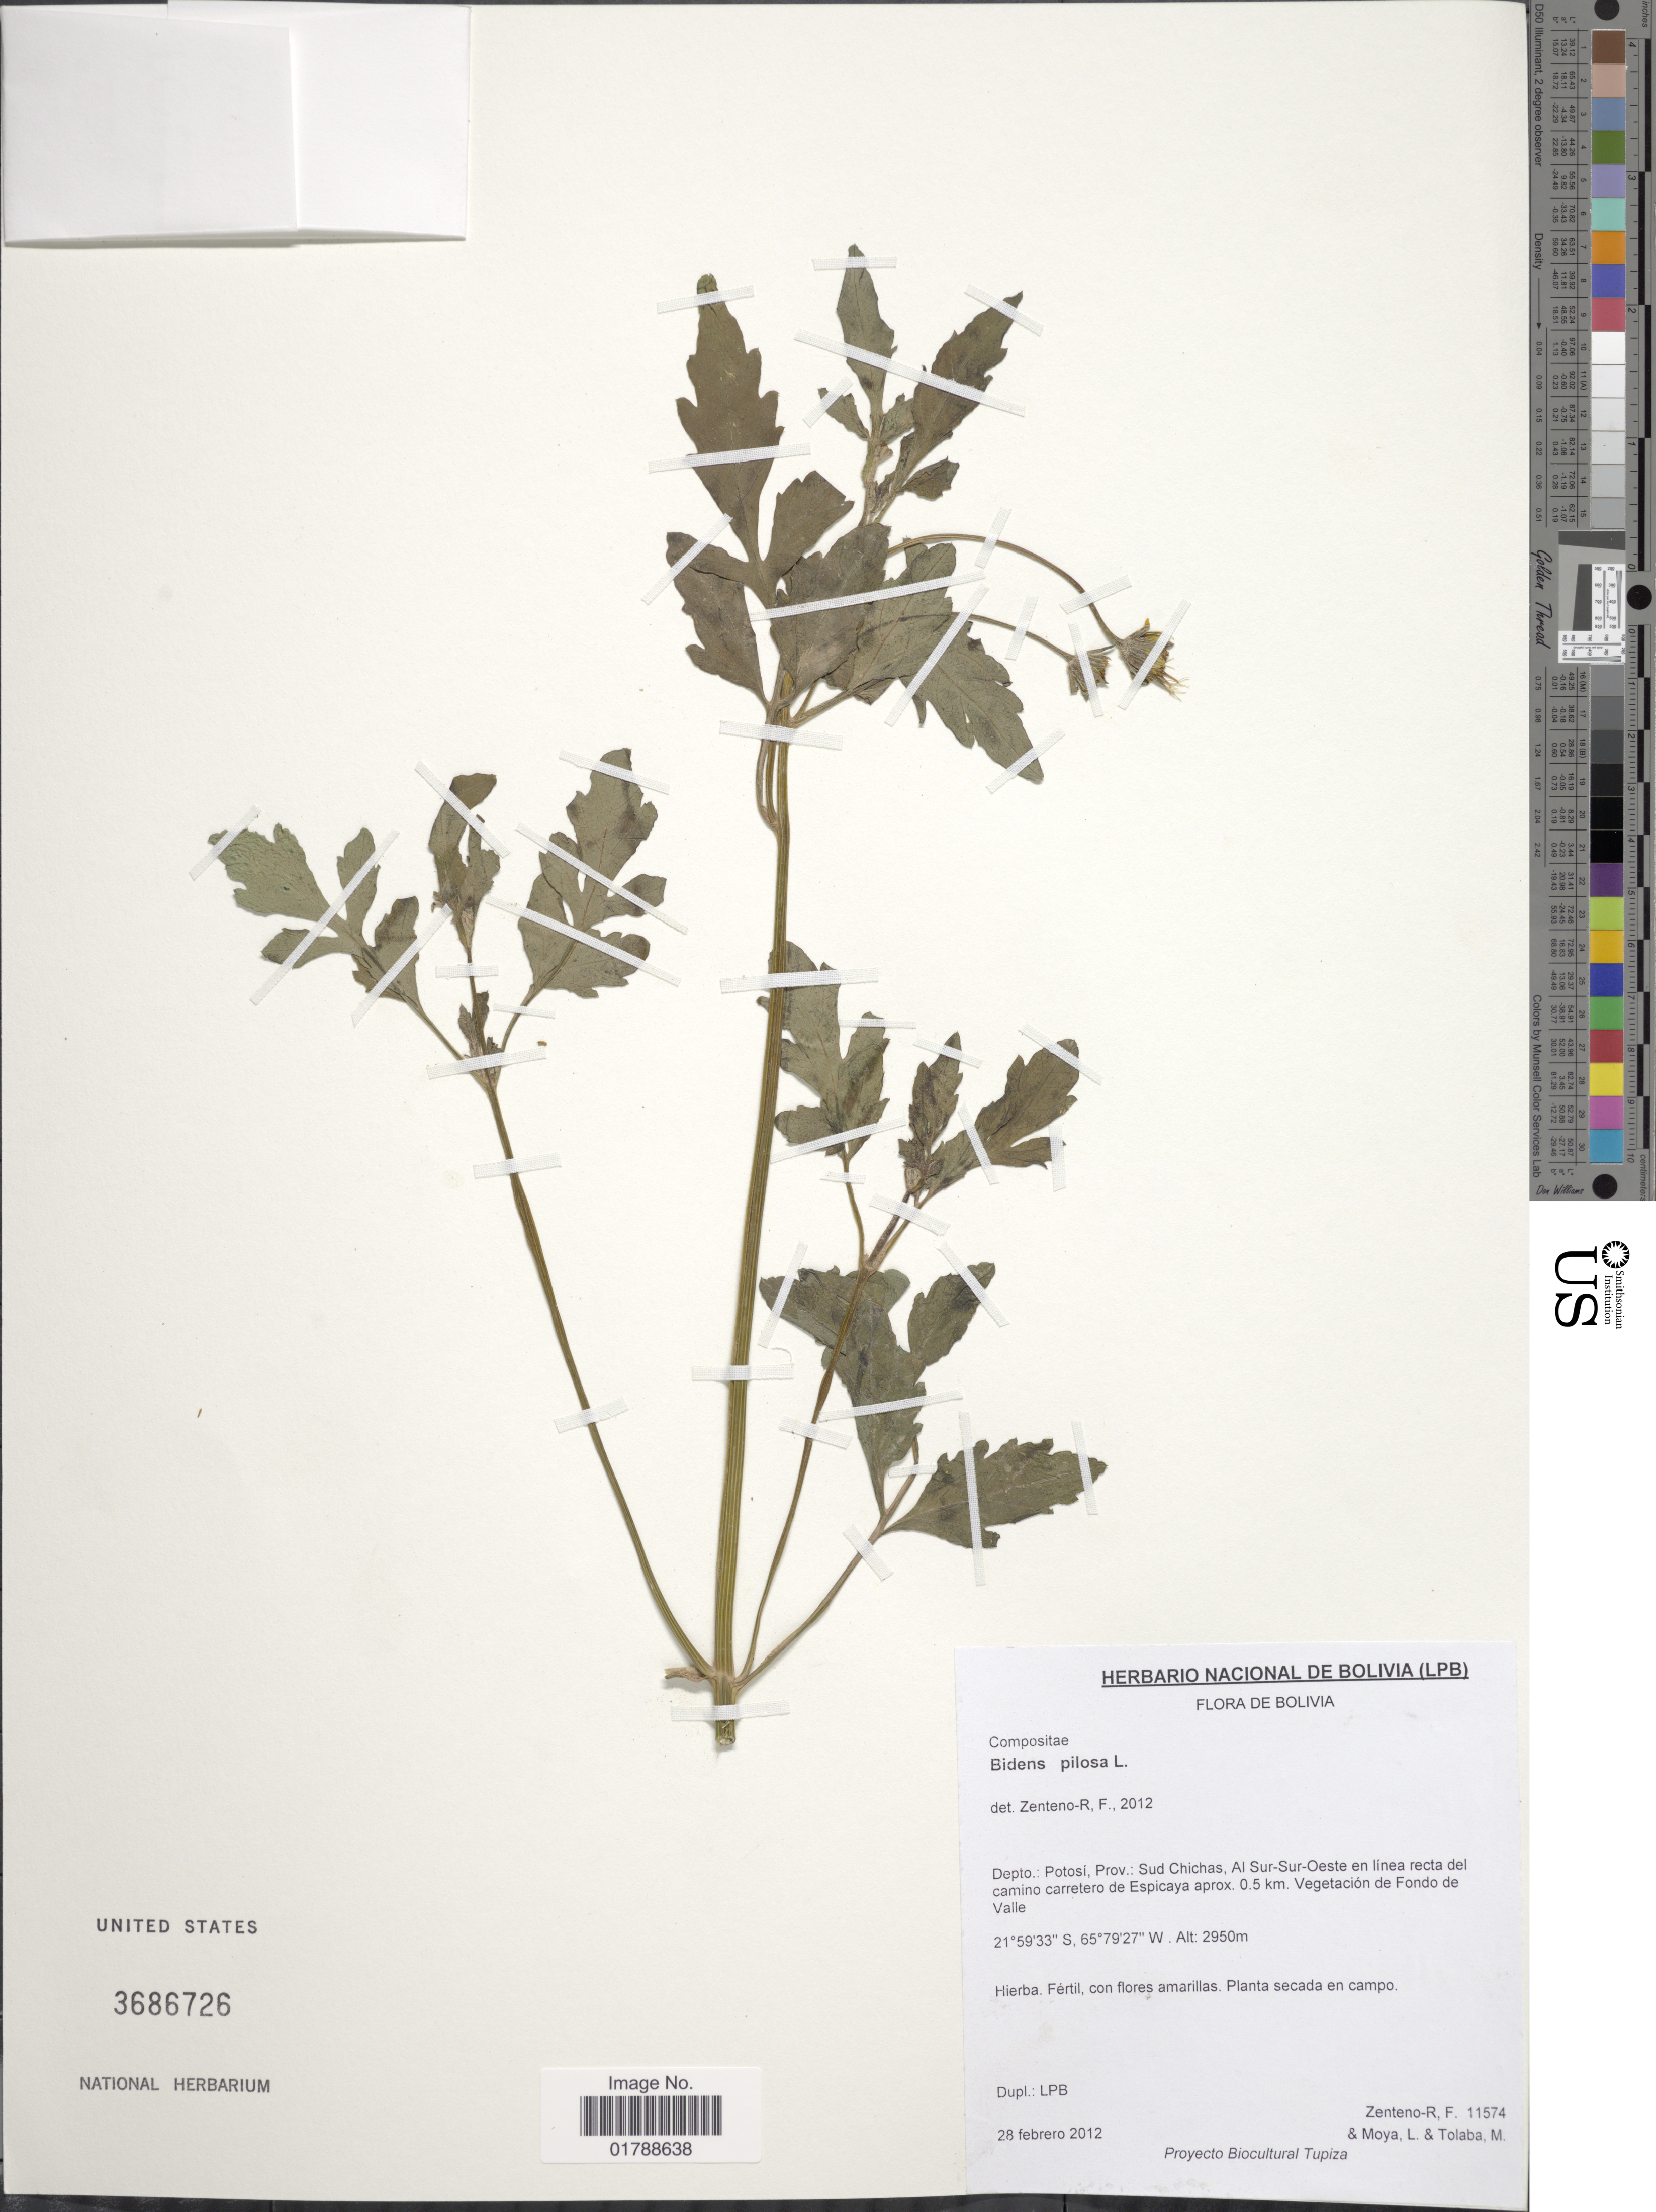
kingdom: Plantae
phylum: Tracheophyta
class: Magnoliopsida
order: Asterales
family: Asteraceae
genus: Bidens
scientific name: Bidens pilosa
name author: L.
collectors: F. Zenteno, L. Moya & M. Tolaba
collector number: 11574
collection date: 2012-02-28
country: Bolivia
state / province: Potosi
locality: Prov.: Sud Chichas, Al Sur-Sur-Oeste en línea recta del camino carretero de Espicaya aprox. 0.5 km.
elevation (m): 2950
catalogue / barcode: US 3686726